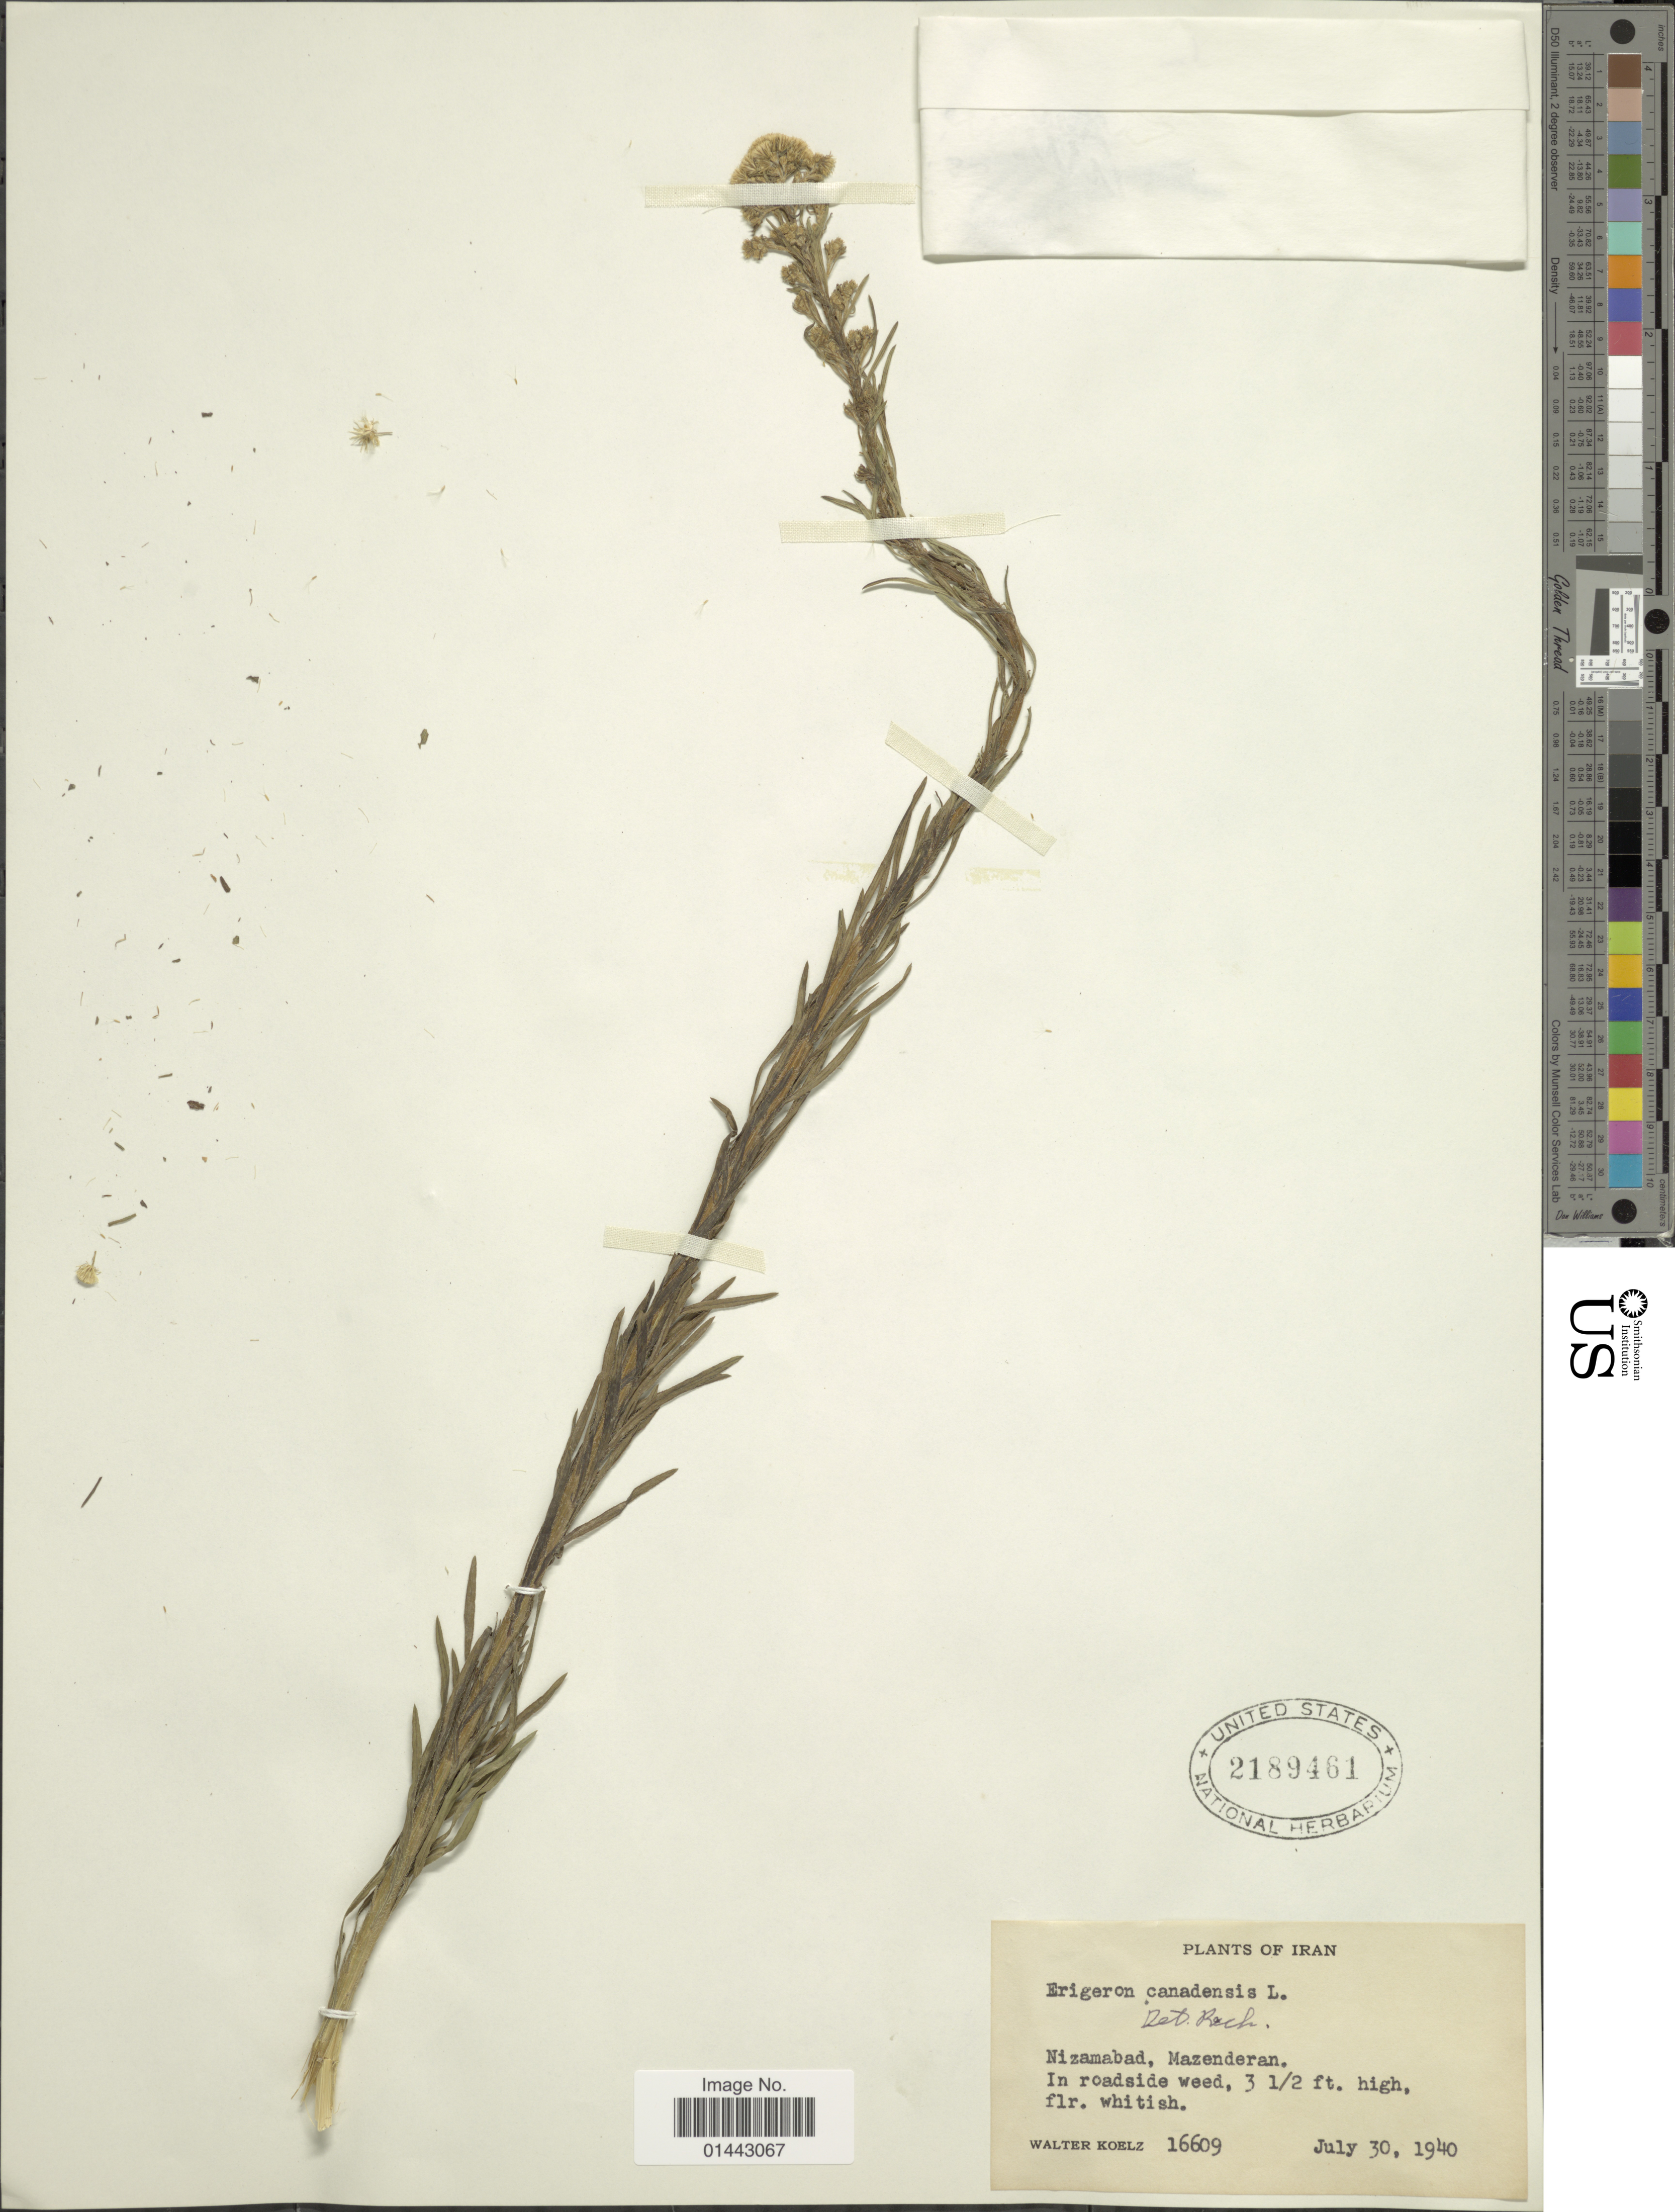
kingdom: Plantae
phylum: Tracheophyta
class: Magnoliopsida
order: Asterales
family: Asteraceae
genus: Erigeron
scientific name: Erigeron canadensis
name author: L.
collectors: W. N. Koelz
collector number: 16609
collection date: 1940-07-30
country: Iran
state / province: Mazandaran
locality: Nizamabad, Mazenderan, in roadside weed.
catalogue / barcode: US 2189461